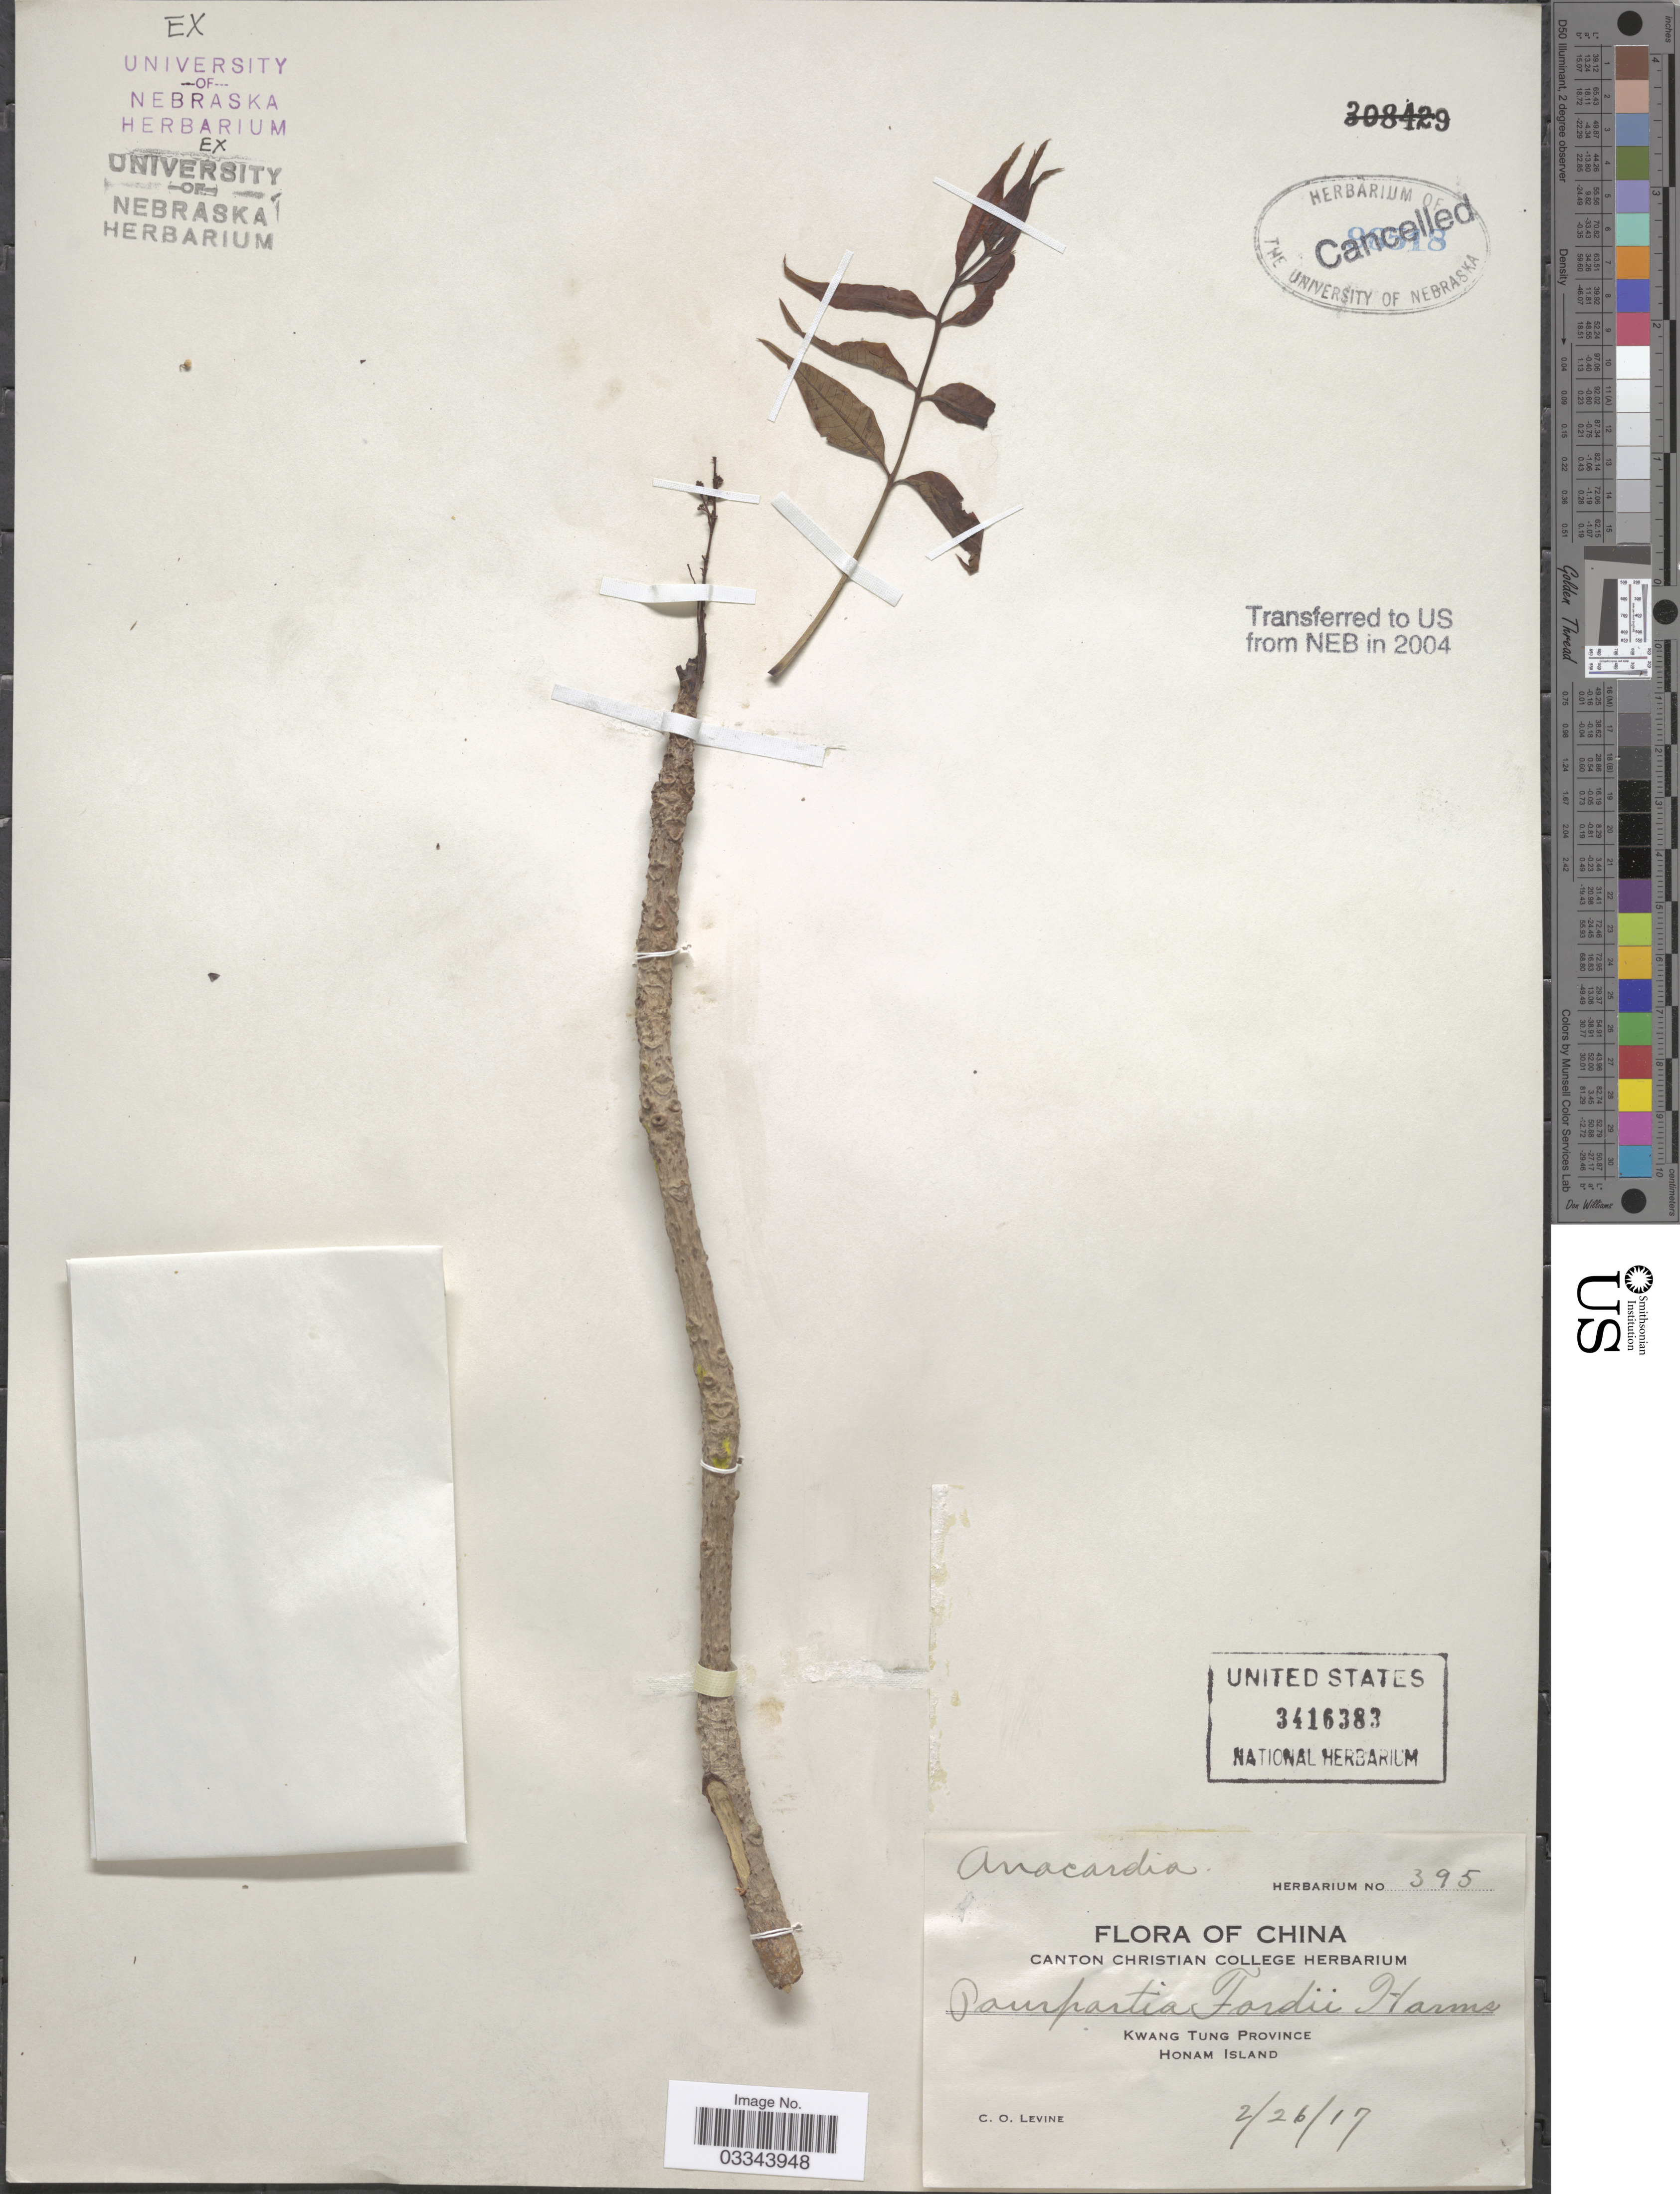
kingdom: Plantae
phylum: Tracheophyta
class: Magnoliopsida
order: Sapindales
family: Anacardiaceae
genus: Choerospondias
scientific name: Choerospondias axillaris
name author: (Roxb.) B.L. Burtt & A.W. Hill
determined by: Mitchell, John D.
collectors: C. O. Levine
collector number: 395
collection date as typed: Transcribed d/m/y: 26/2/17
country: China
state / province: Guangdong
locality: Kwang Tung Province, Honam Island.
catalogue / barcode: US 3416383